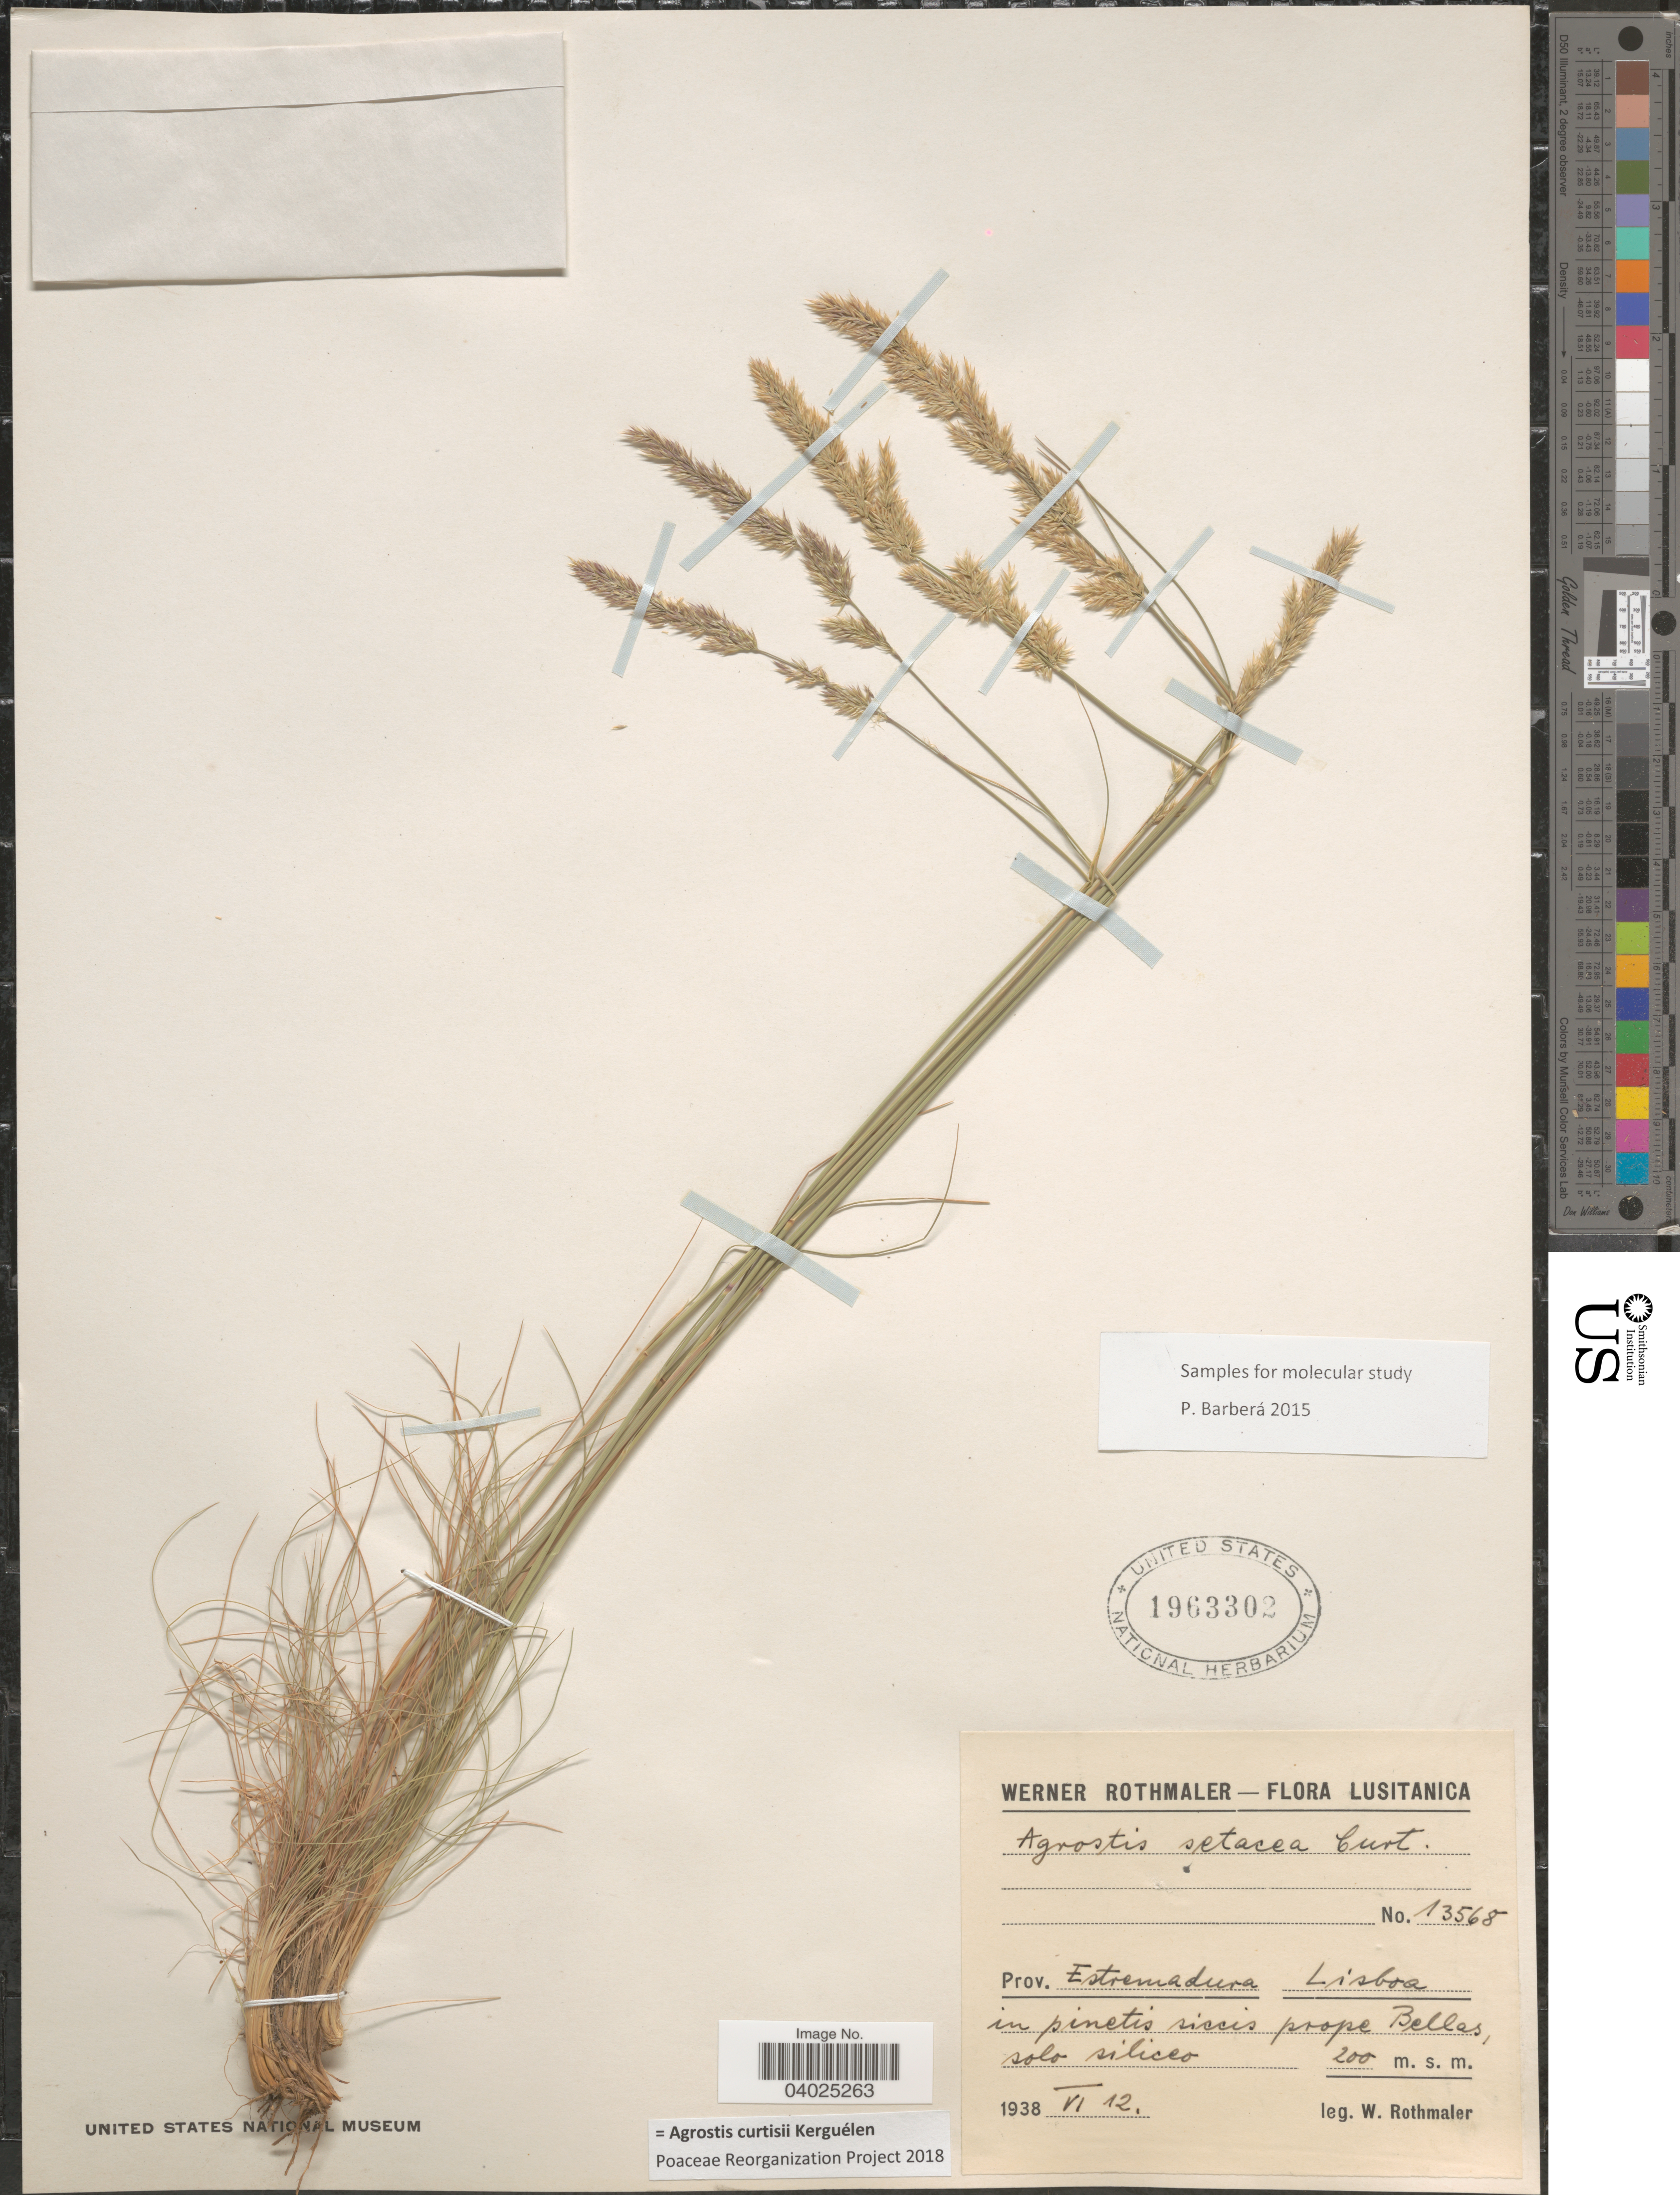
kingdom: Plantae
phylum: Tracheophyta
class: Liliopsida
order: Poales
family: Poaceae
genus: Alpagrostis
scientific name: Alpagrostis curtisii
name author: (Kerguélen) P.M. Peterson et al.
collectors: W. Rothmaler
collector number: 13568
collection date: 1938-06-12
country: Portugal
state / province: Lisboa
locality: Lusitanica. Prov. Estremadura. In pinetis siccis prope Bellas, solo siliceo.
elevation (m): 200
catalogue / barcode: US 1963302